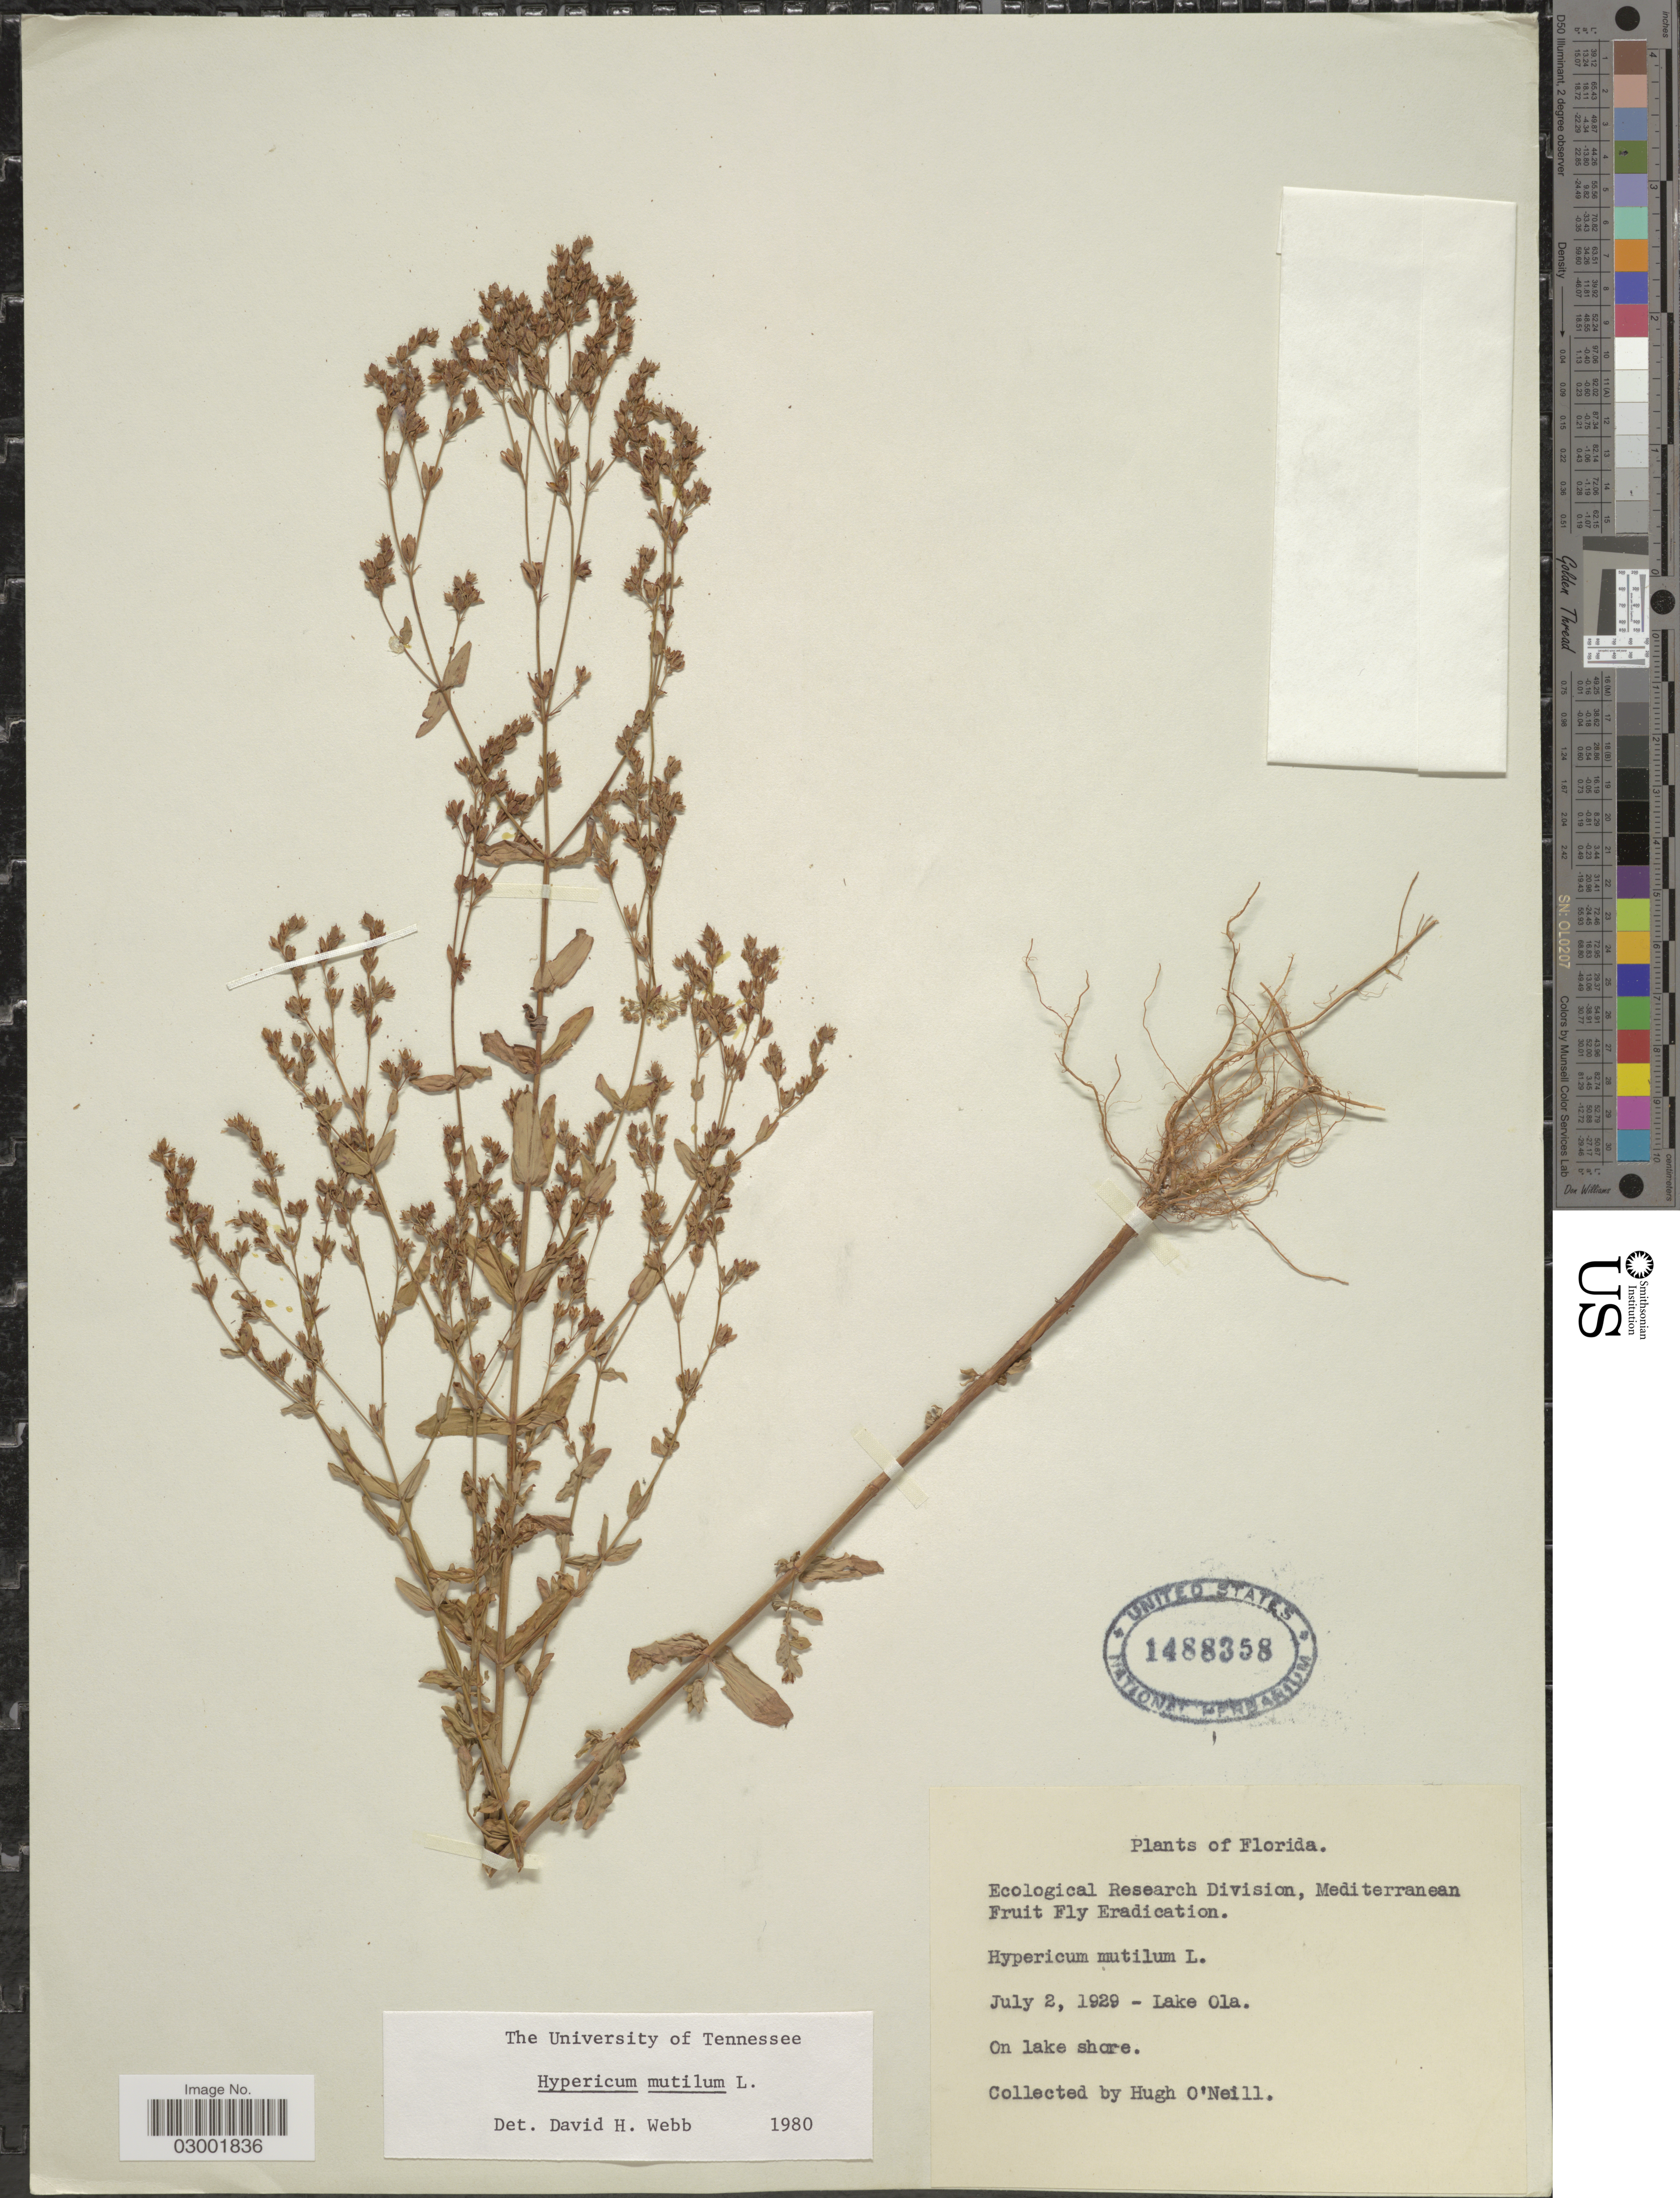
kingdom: Plantae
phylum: Tracheophyta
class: Magnoliopsida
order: Malpighiales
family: Hypericaceae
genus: Hypericum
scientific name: Hypericum mutilum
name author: L.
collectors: H. O'Neill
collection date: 1929-07-02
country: United States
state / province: Florida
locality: Lake Ola.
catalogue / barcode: US 1488358